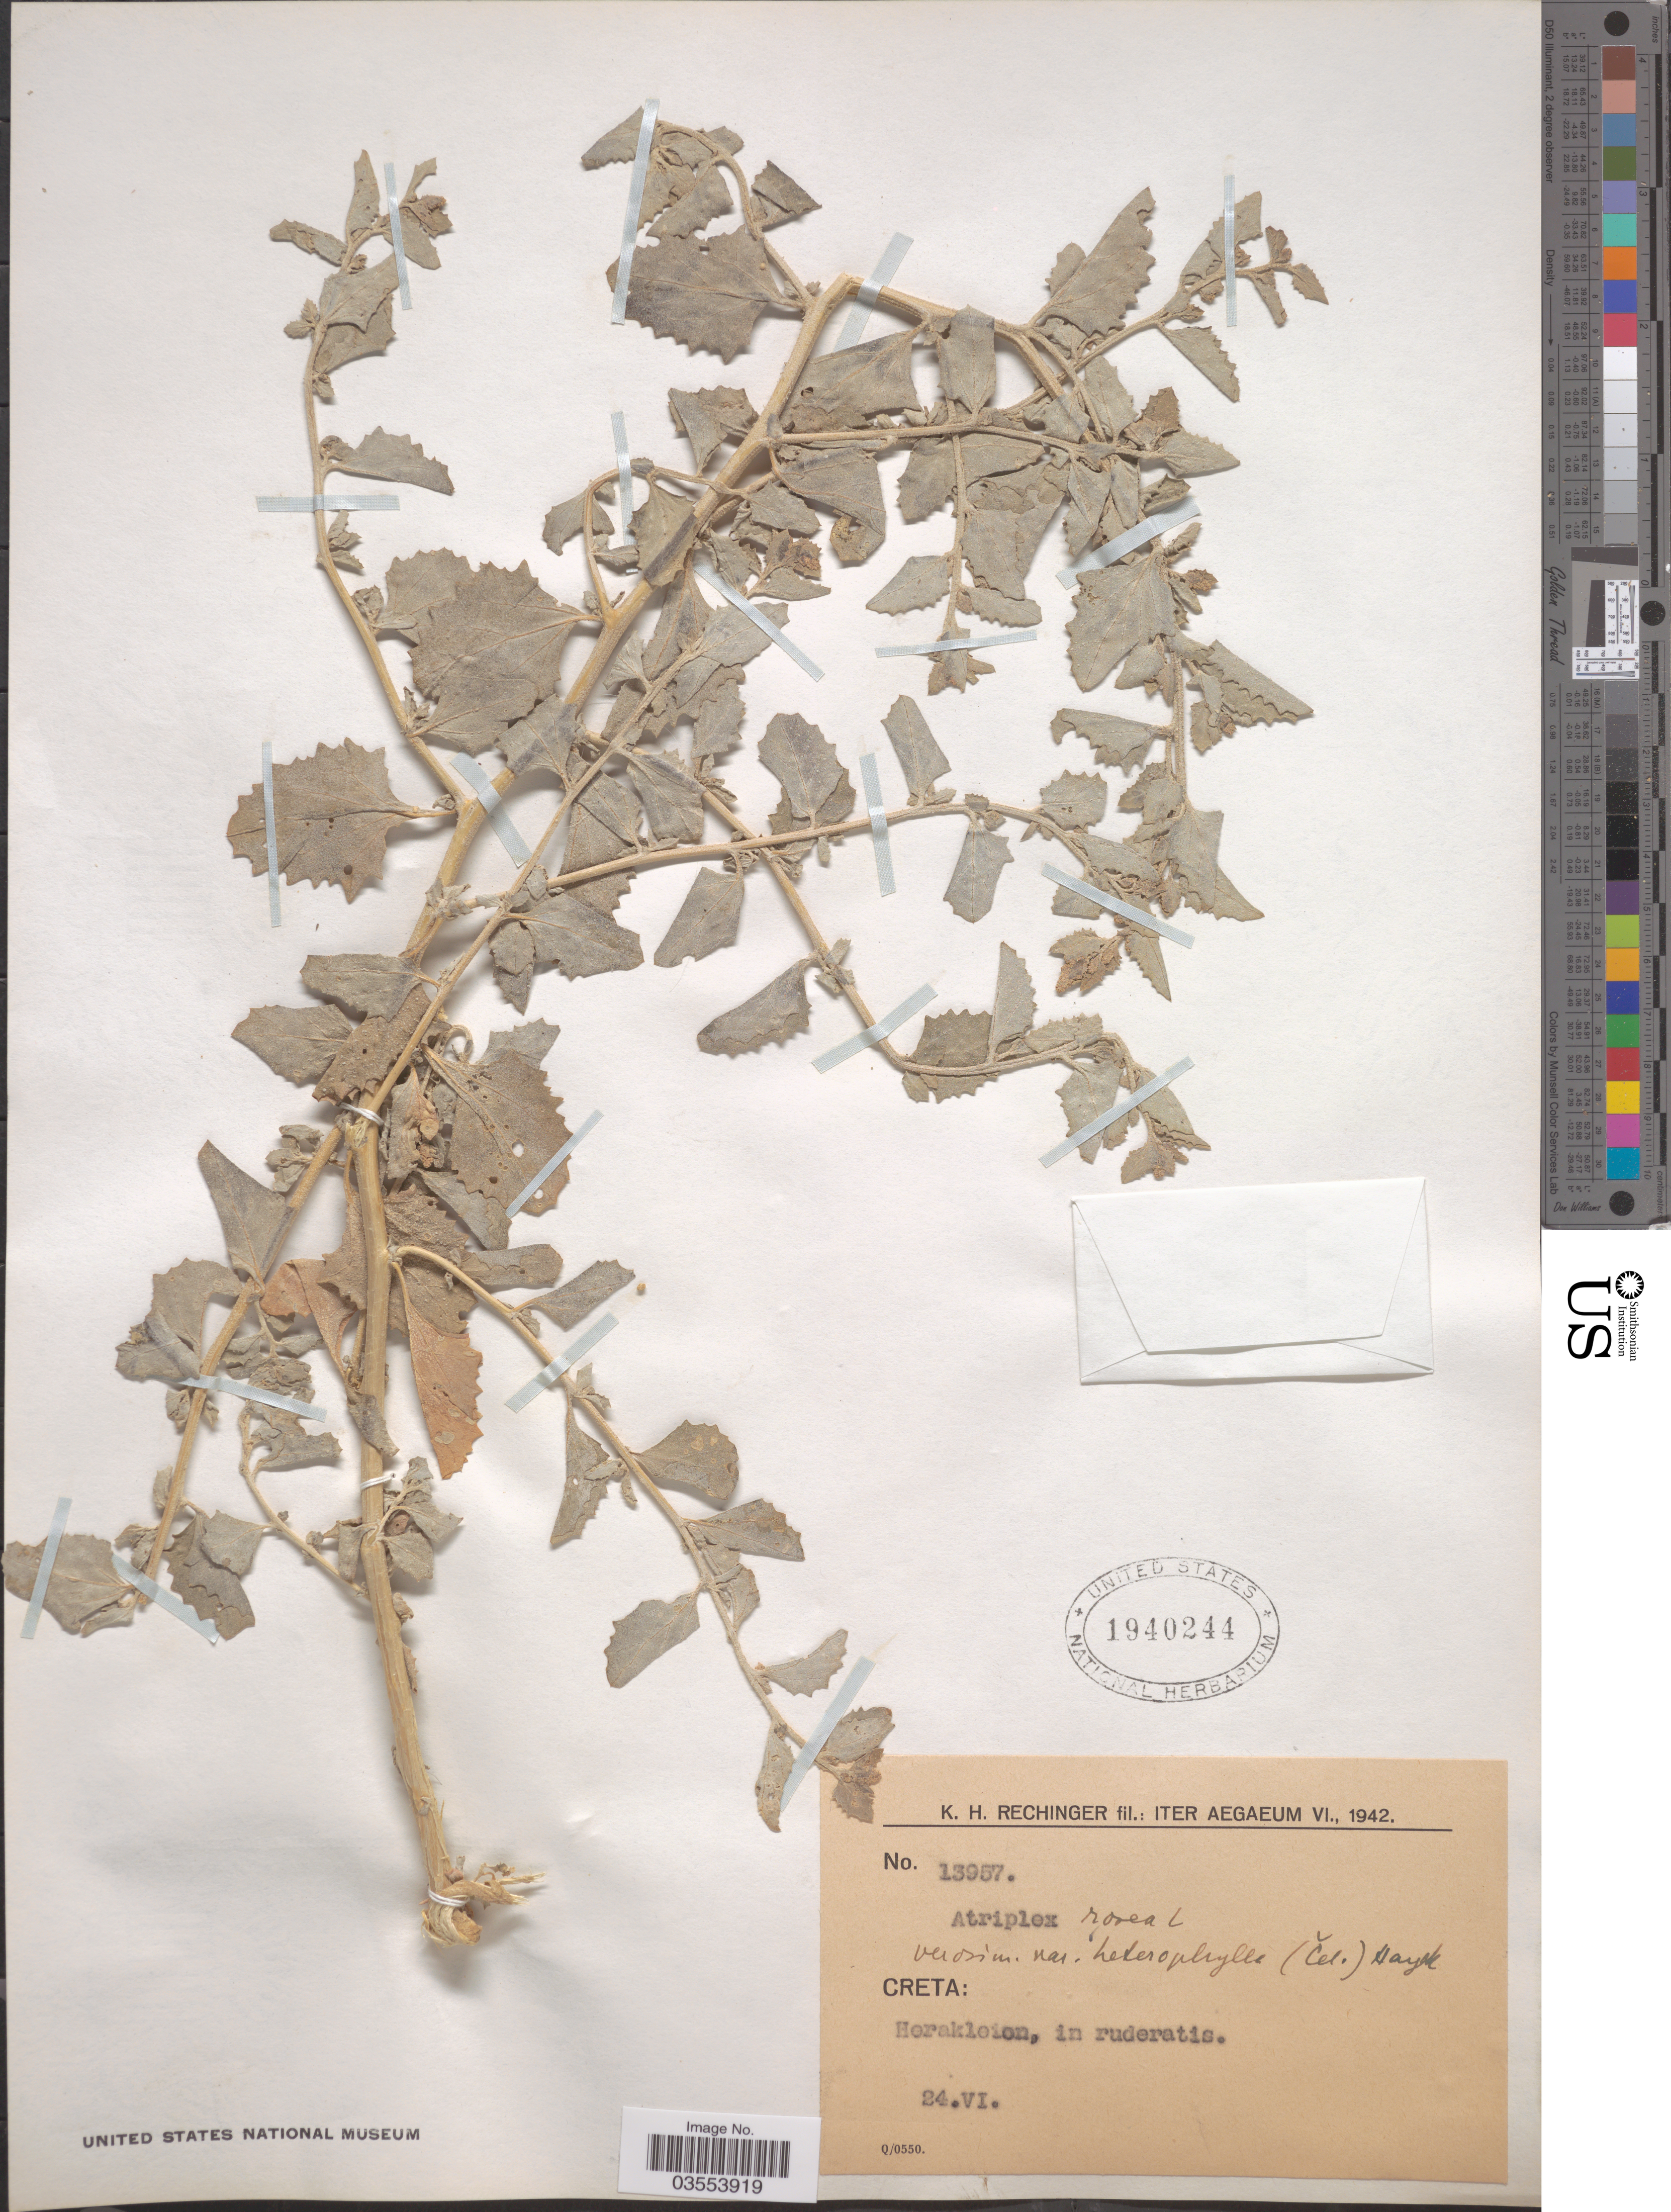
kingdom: Plantae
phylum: Tracheophyta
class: Magnoliopsida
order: Caryophyllales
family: Amaranthaceae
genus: Atriplex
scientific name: Atriplex rosea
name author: L.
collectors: K. H. Rechinger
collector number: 13957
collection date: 1942-06-24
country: Greece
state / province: Crete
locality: Iter Aegaeum. Creta: Herakleion, in ruderatis.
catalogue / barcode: US 1940244